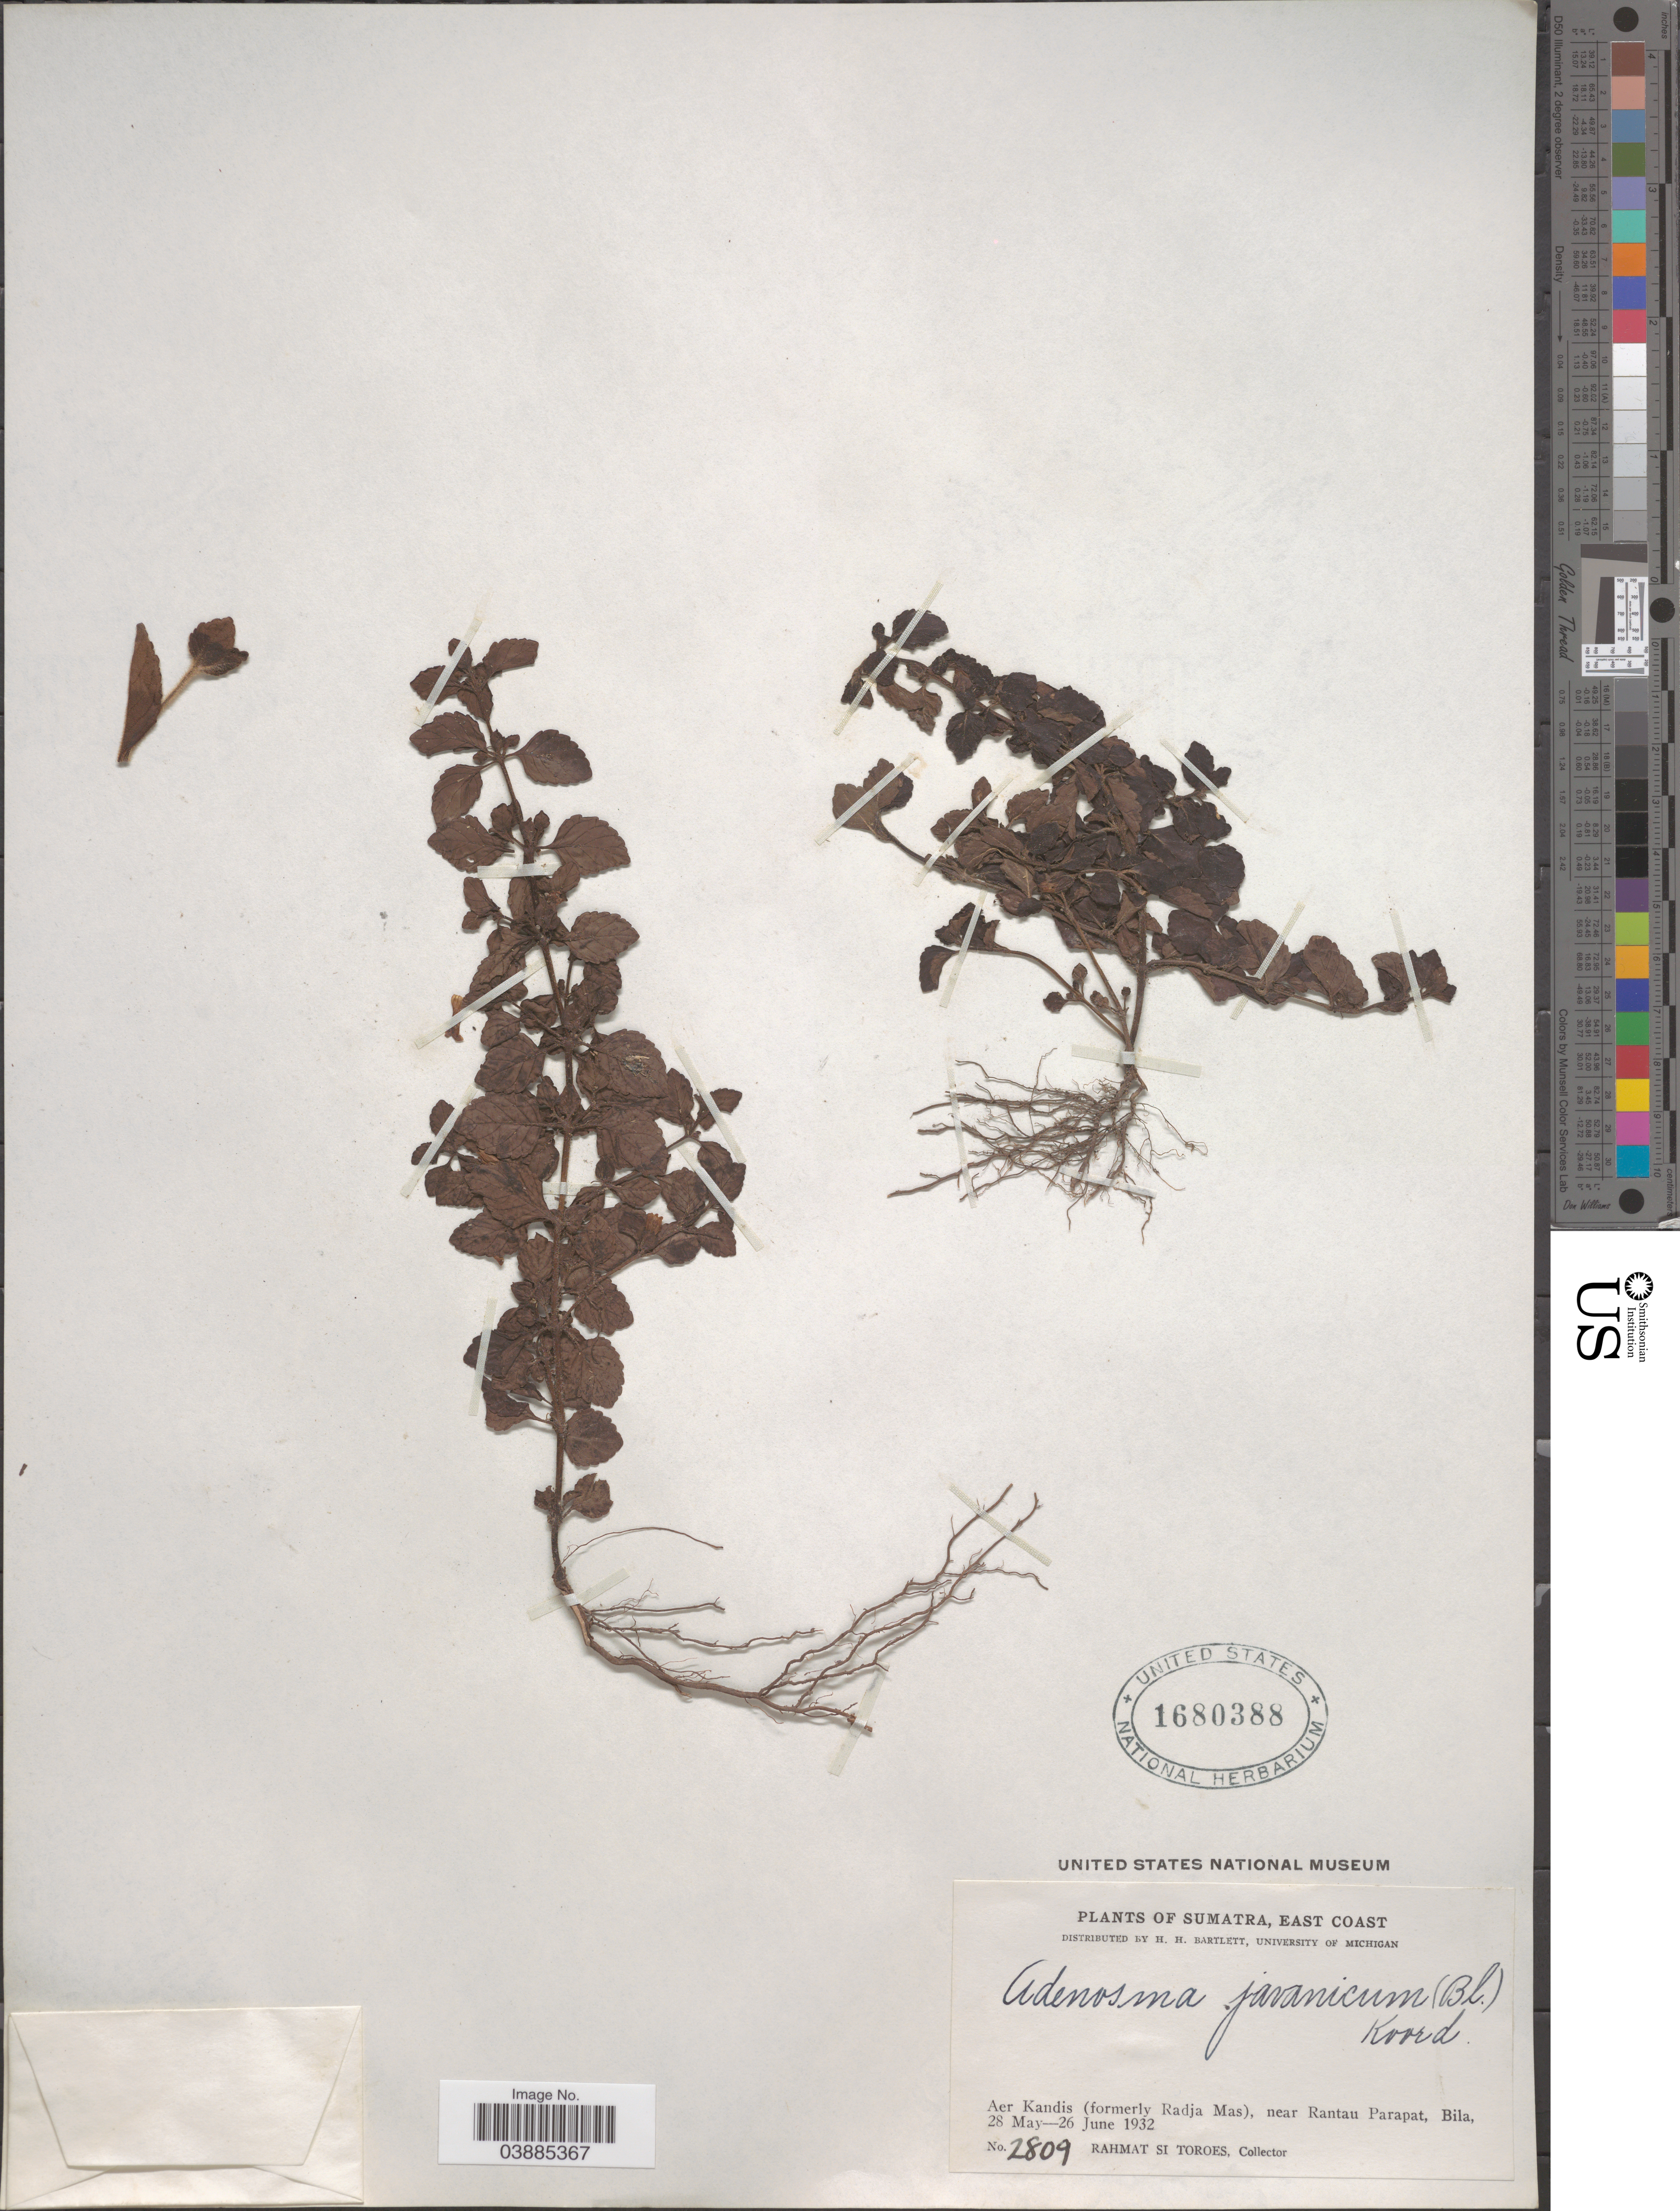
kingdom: Plantae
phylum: Tracheophyta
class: Magnoliopsida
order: Lamiales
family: Plantaginaceae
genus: Adenosma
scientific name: Adenosma javanicum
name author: (Blume) Koord.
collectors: Rahmat Si Boeea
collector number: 2809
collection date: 1932-05-28/1932-06-26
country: Indonesia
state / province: Sumatra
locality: East Coast. Aer Kandis (formerly Radja Mas), near Rantau Parapat, Bila.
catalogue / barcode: US 1680388